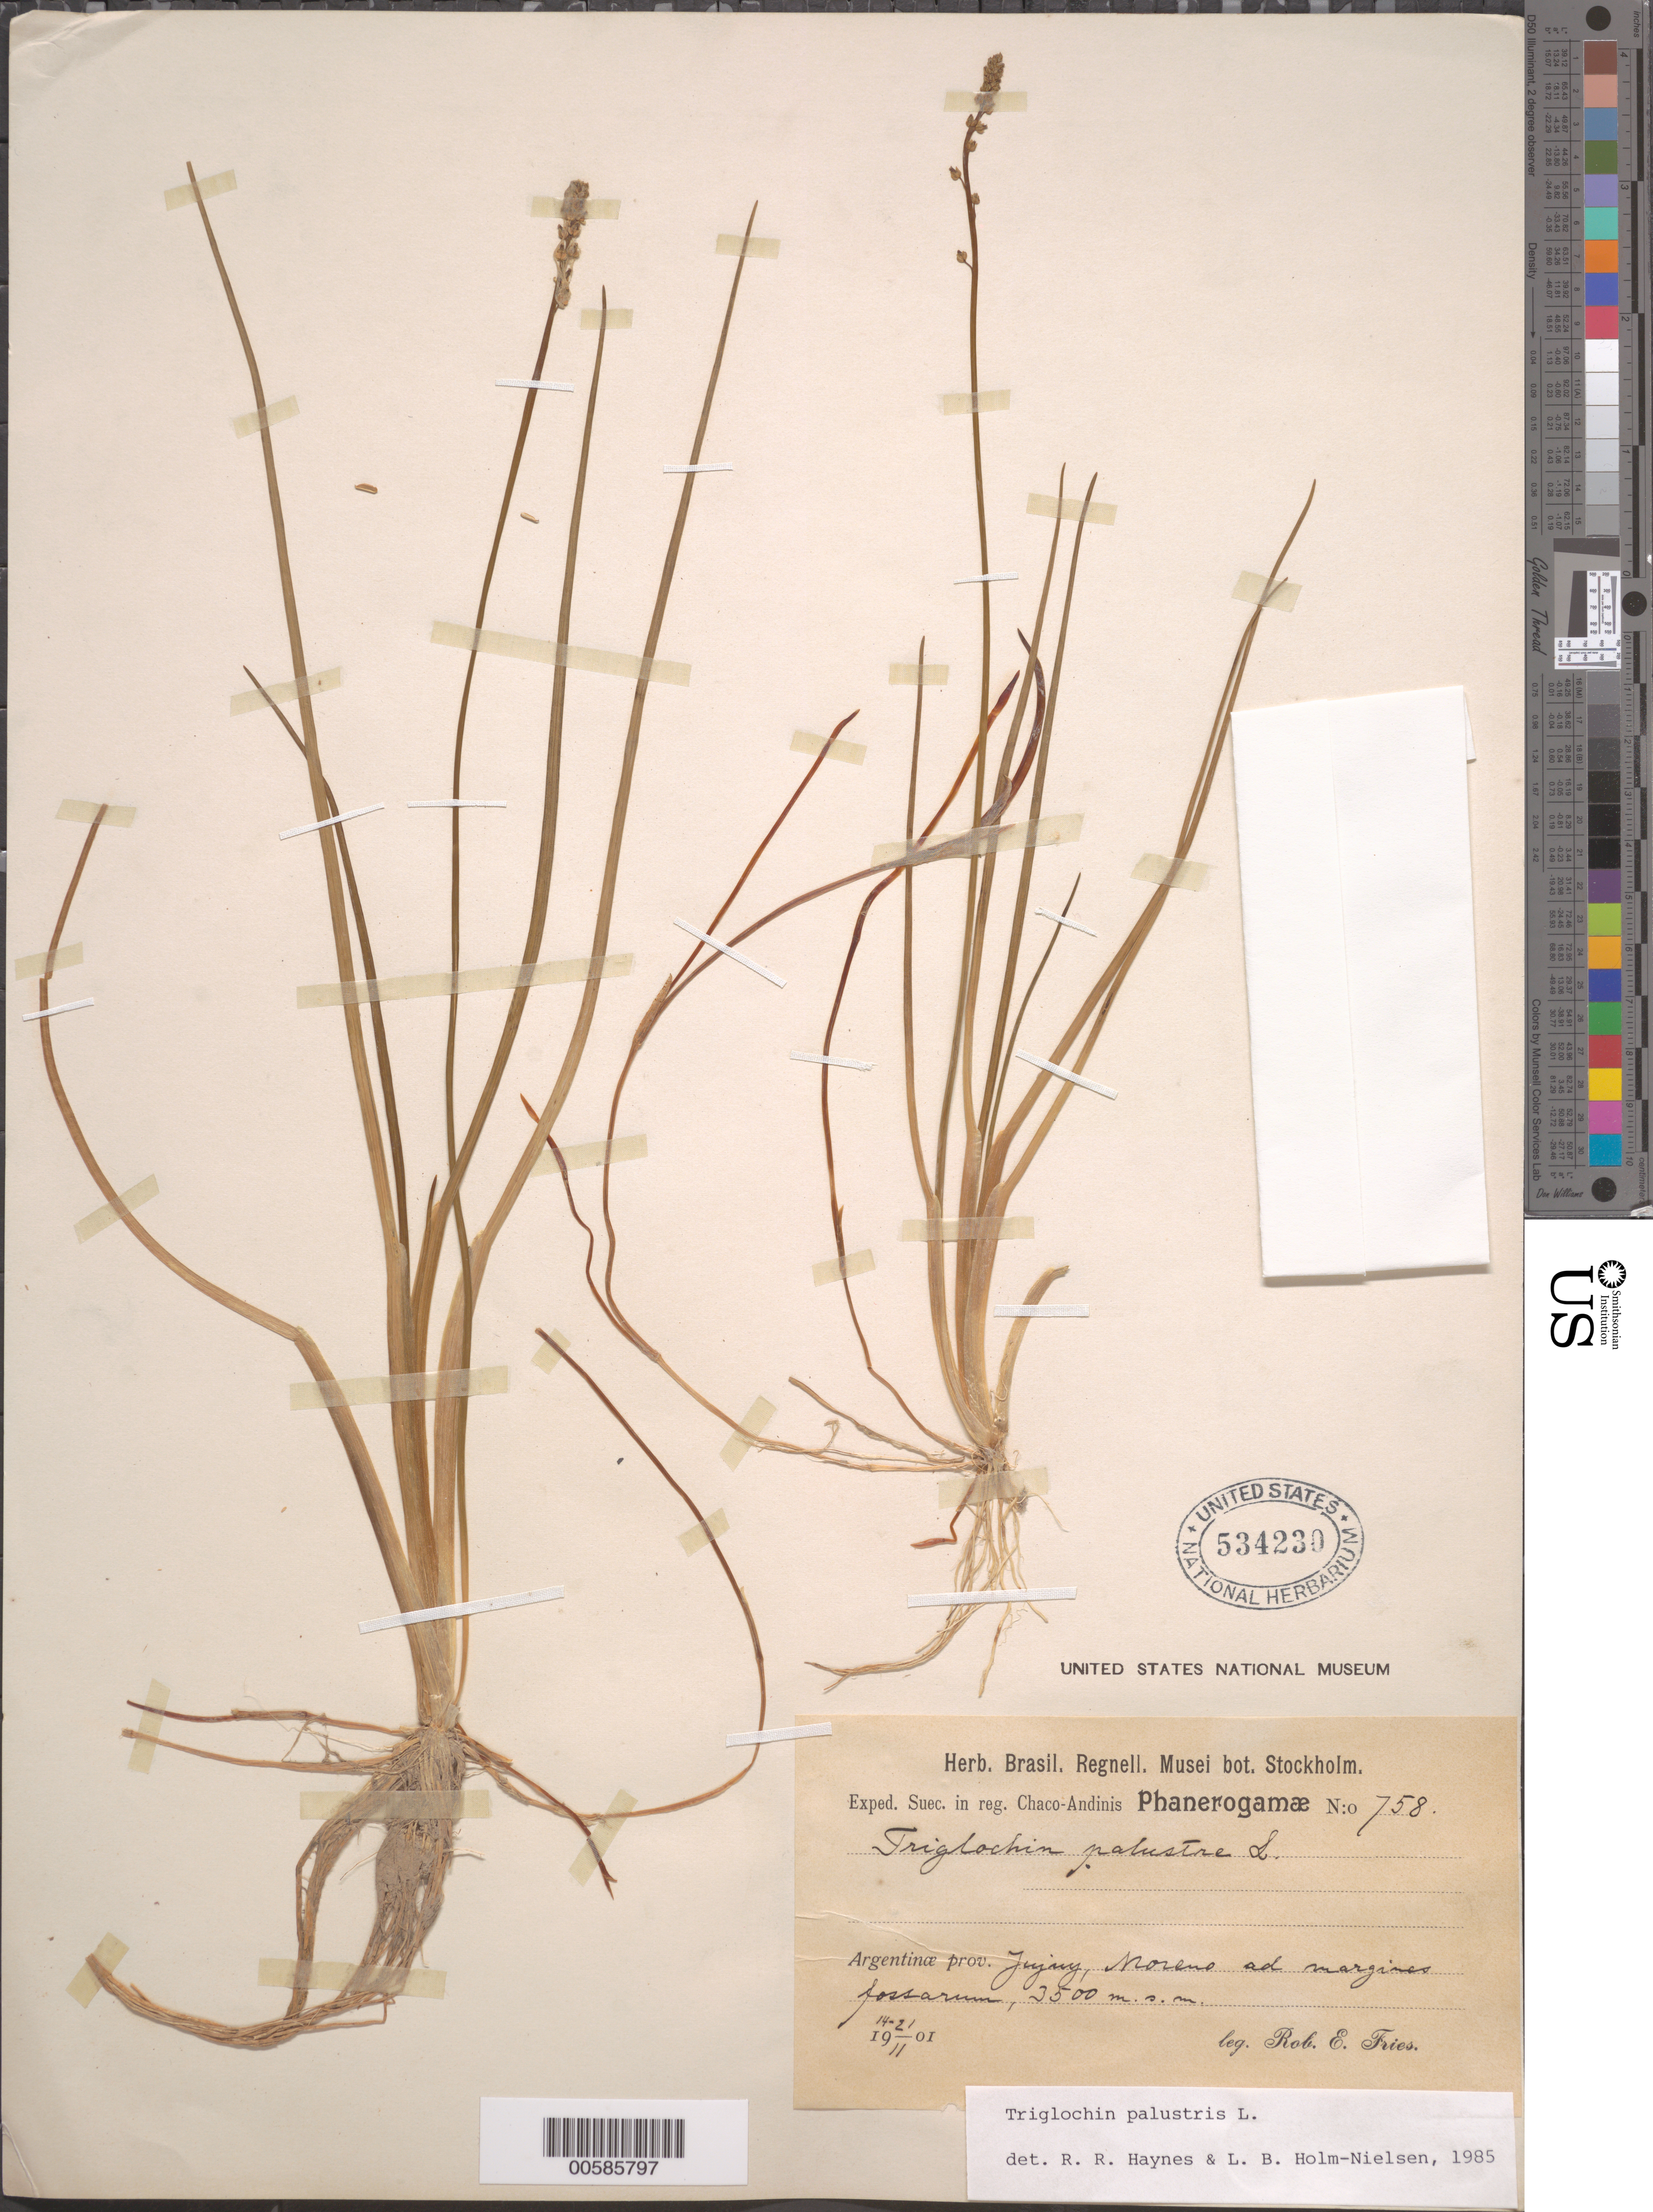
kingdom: Plantae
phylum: Tracheophyta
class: Liliopsida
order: Alismatales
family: Juncaginaceae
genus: Triglochin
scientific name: Triglochin palustris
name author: L.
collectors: R. E. Fries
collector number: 758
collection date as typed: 14 Nov 1901 to 21 Nov 1901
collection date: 1901-11-14/1901-11-21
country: Argentina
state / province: Jujuy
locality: Moreno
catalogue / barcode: US 534230